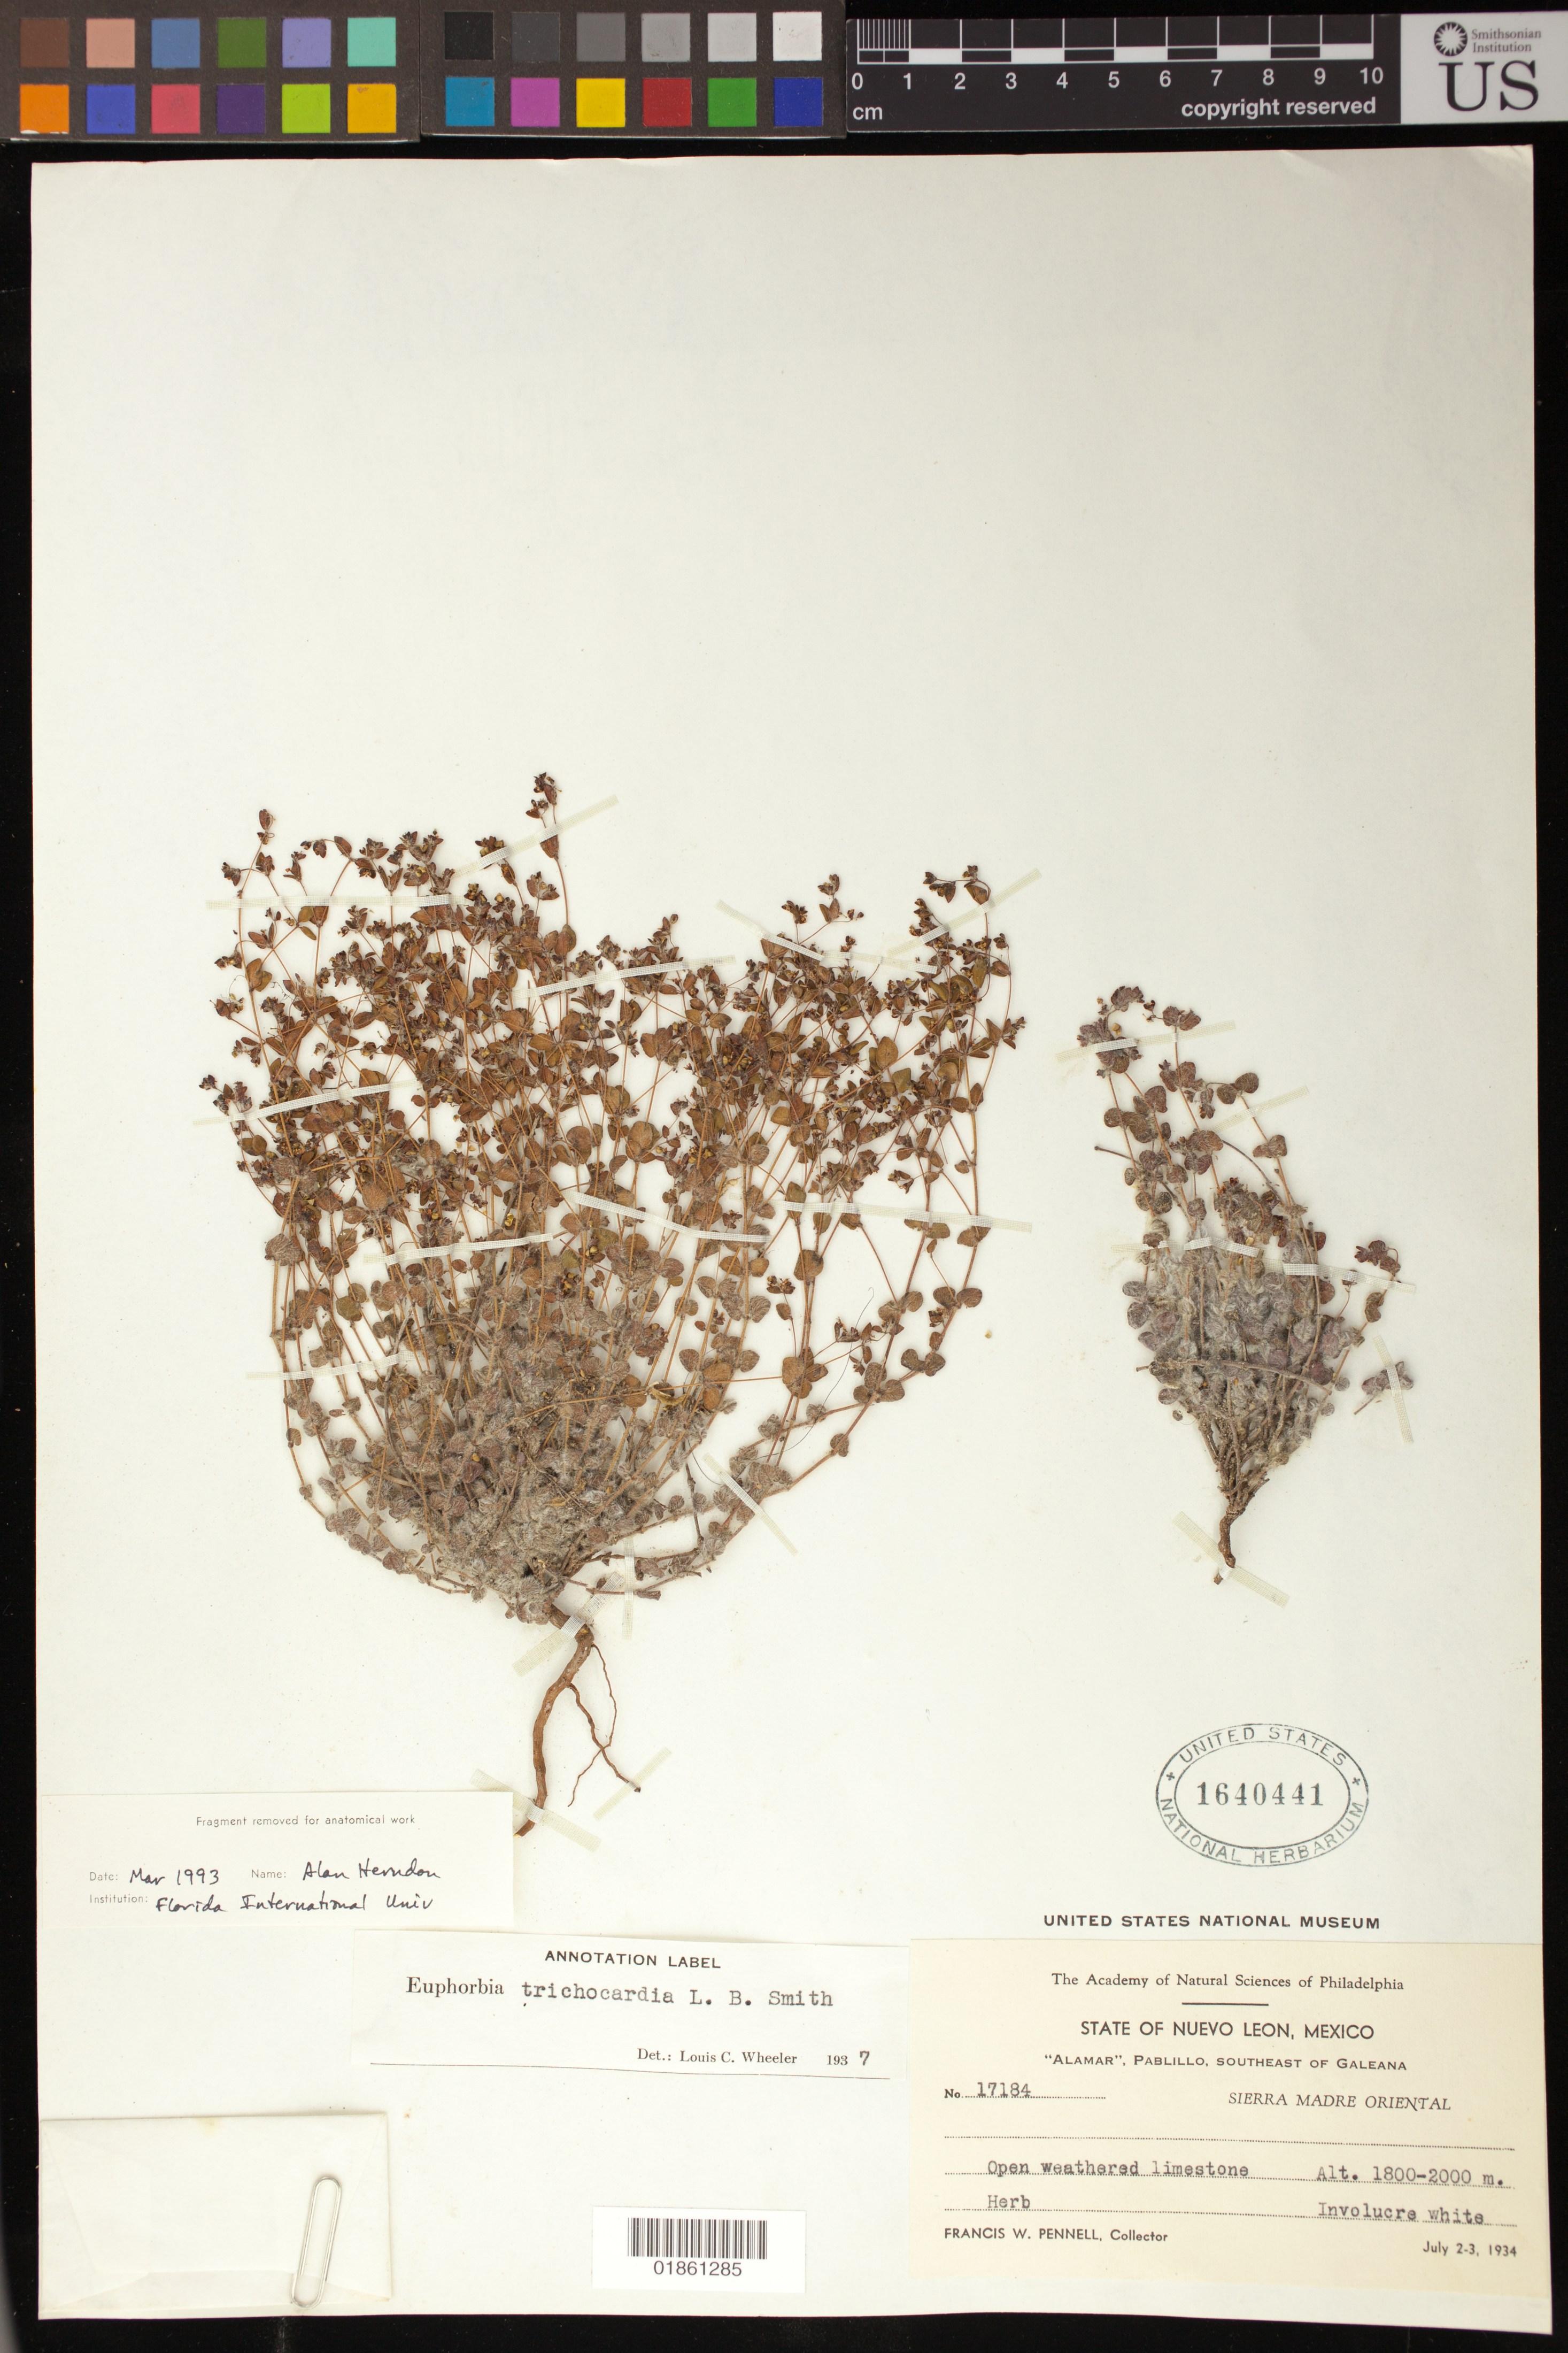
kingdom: Plantae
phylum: Tracheophyta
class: Magnoliopsida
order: Malpighiales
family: Euphorbiaceae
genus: Euphorbia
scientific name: Euphorbia trichocardia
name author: L.B. Sm.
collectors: F. W. Pennell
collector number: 17184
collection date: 1934-07-02/1934-07-03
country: Mexico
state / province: Nuevo León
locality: "Alamar", Pablillo, Southeast of Galeana; Sierra Madre Oriental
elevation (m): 1800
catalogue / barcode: US 1640441